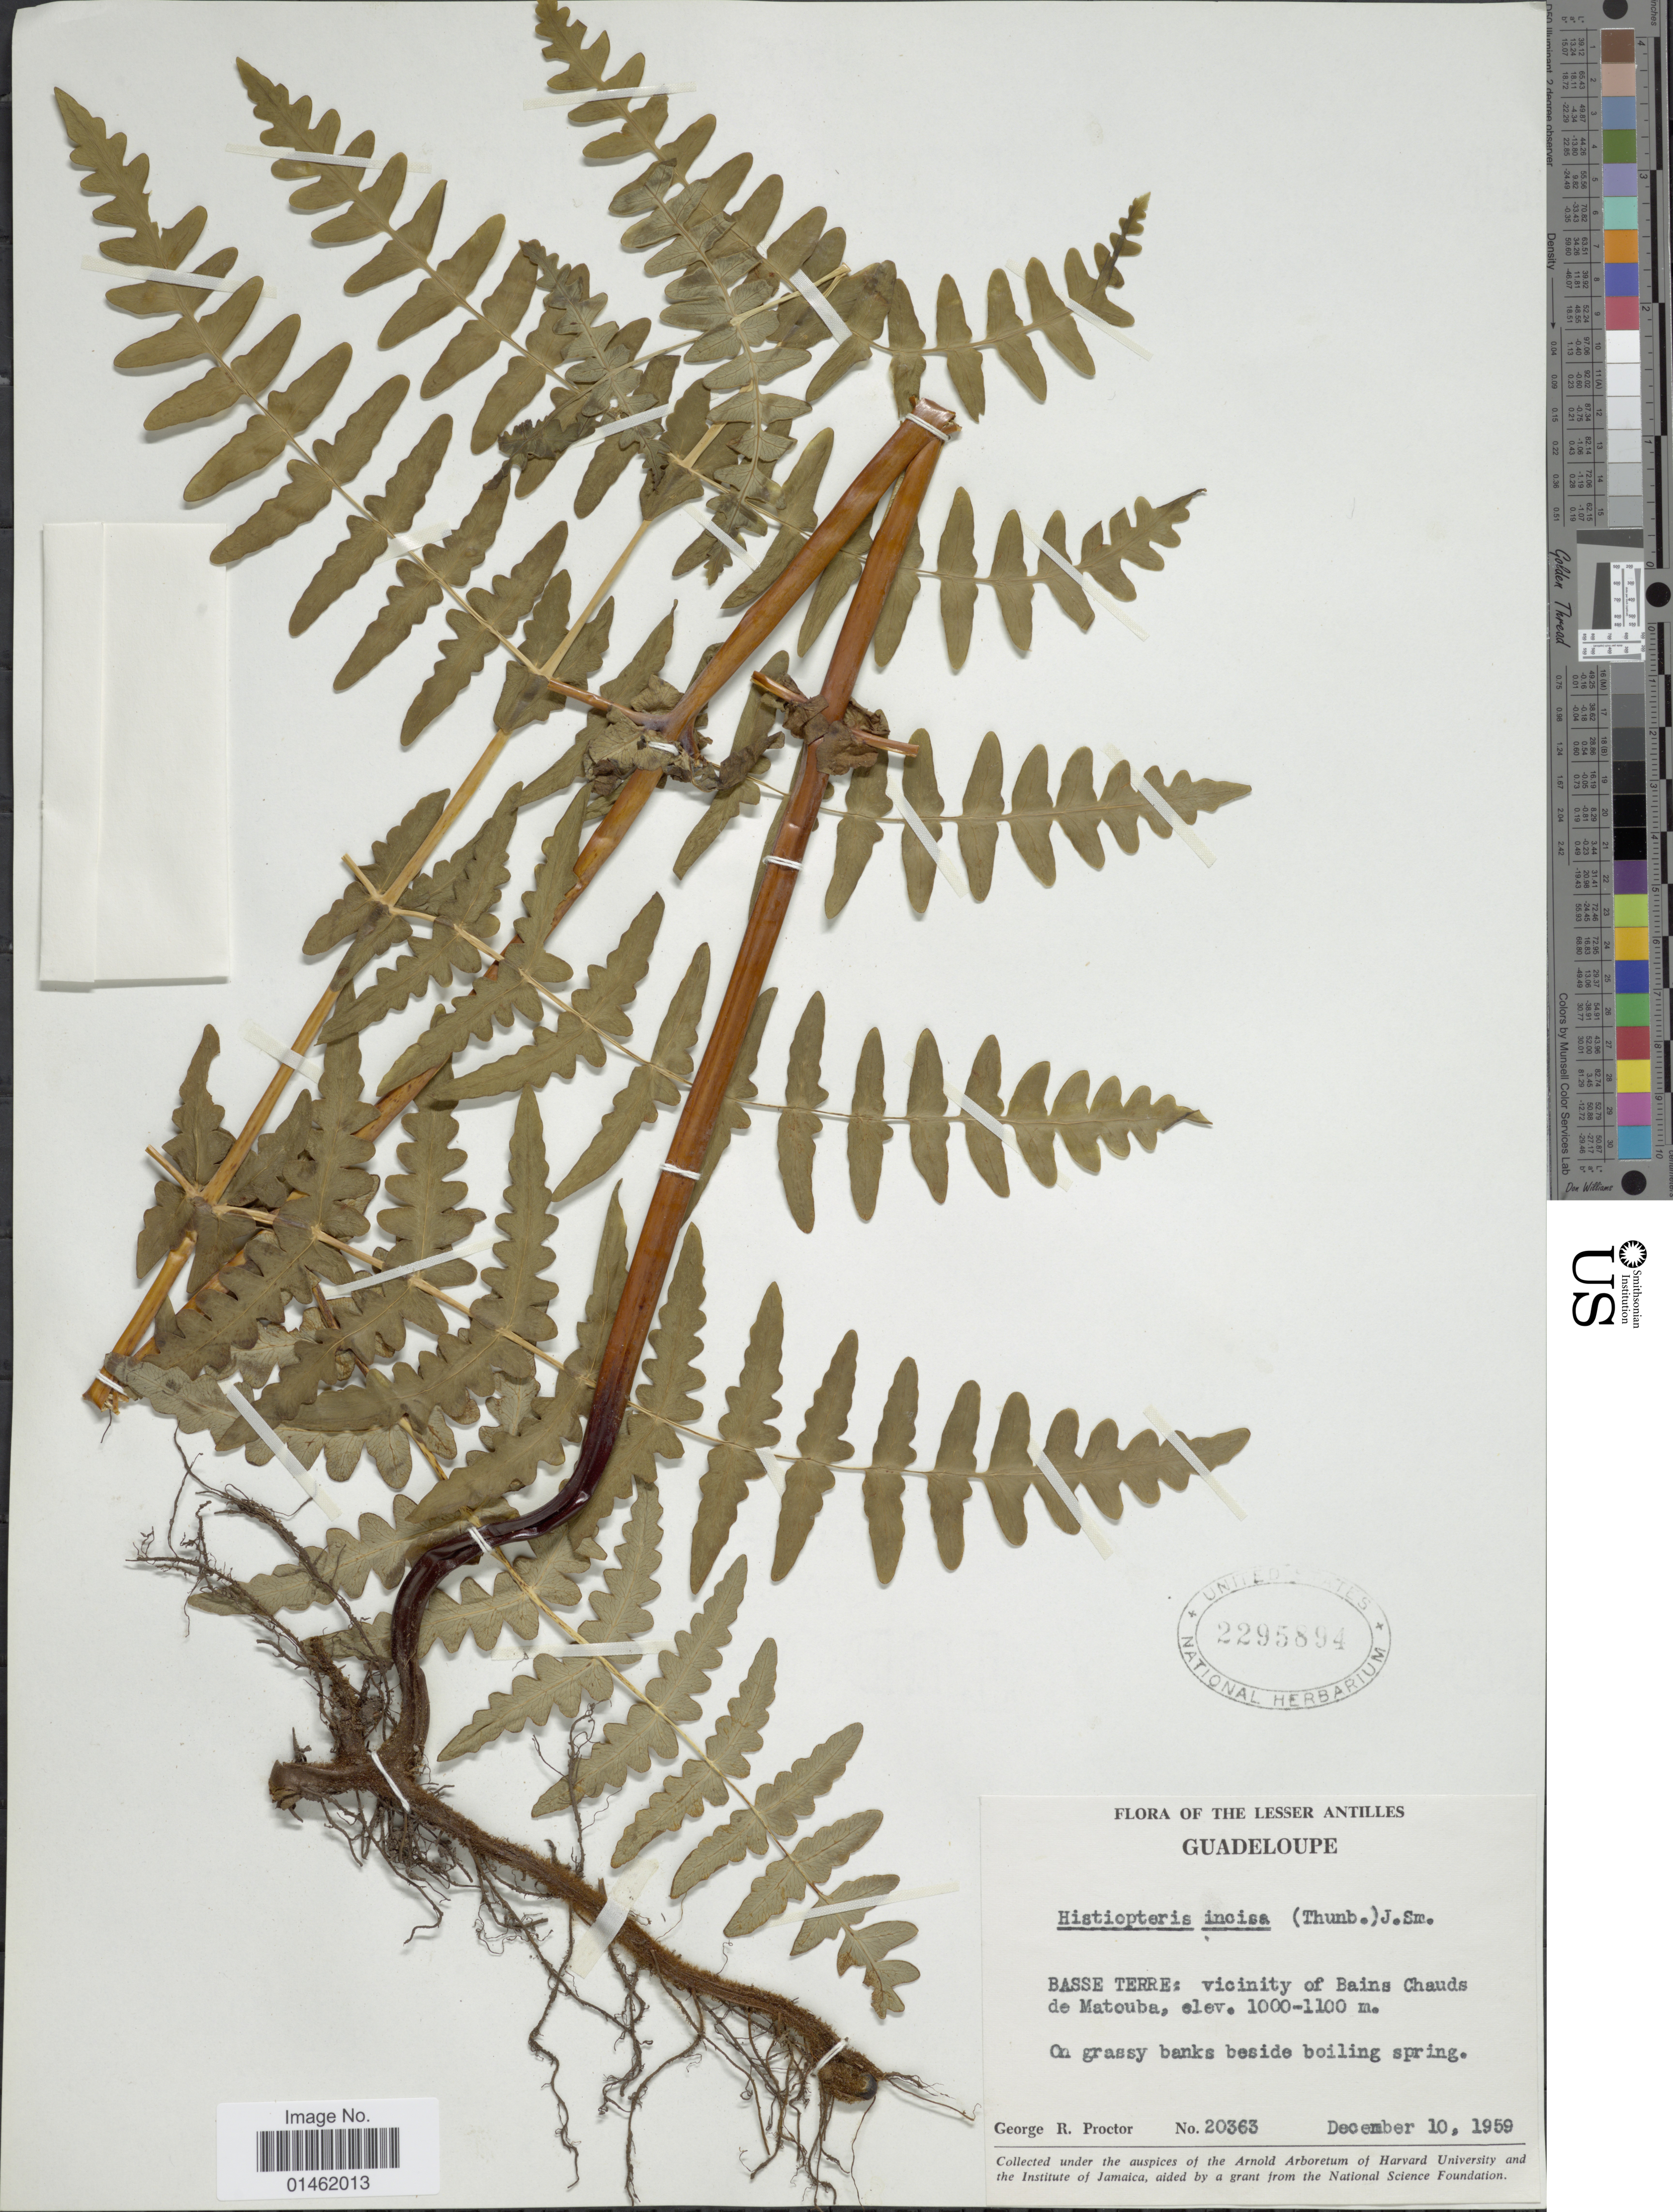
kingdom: Plantae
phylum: Tracheophyta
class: Polypodiopsida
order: Polypodiales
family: Dennstaedtiaceae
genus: Histiopteris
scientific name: Histiopteris incisa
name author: (Thunb.) J. Sm.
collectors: G. R. Proctor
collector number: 20363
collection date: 1959-12-10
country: Guadeloupe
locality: Lesser Antilles, Guadeloupe, Basse Terre: vicinity of Bains Chauds de Matouba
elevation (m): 1000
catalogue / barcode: US 2295894